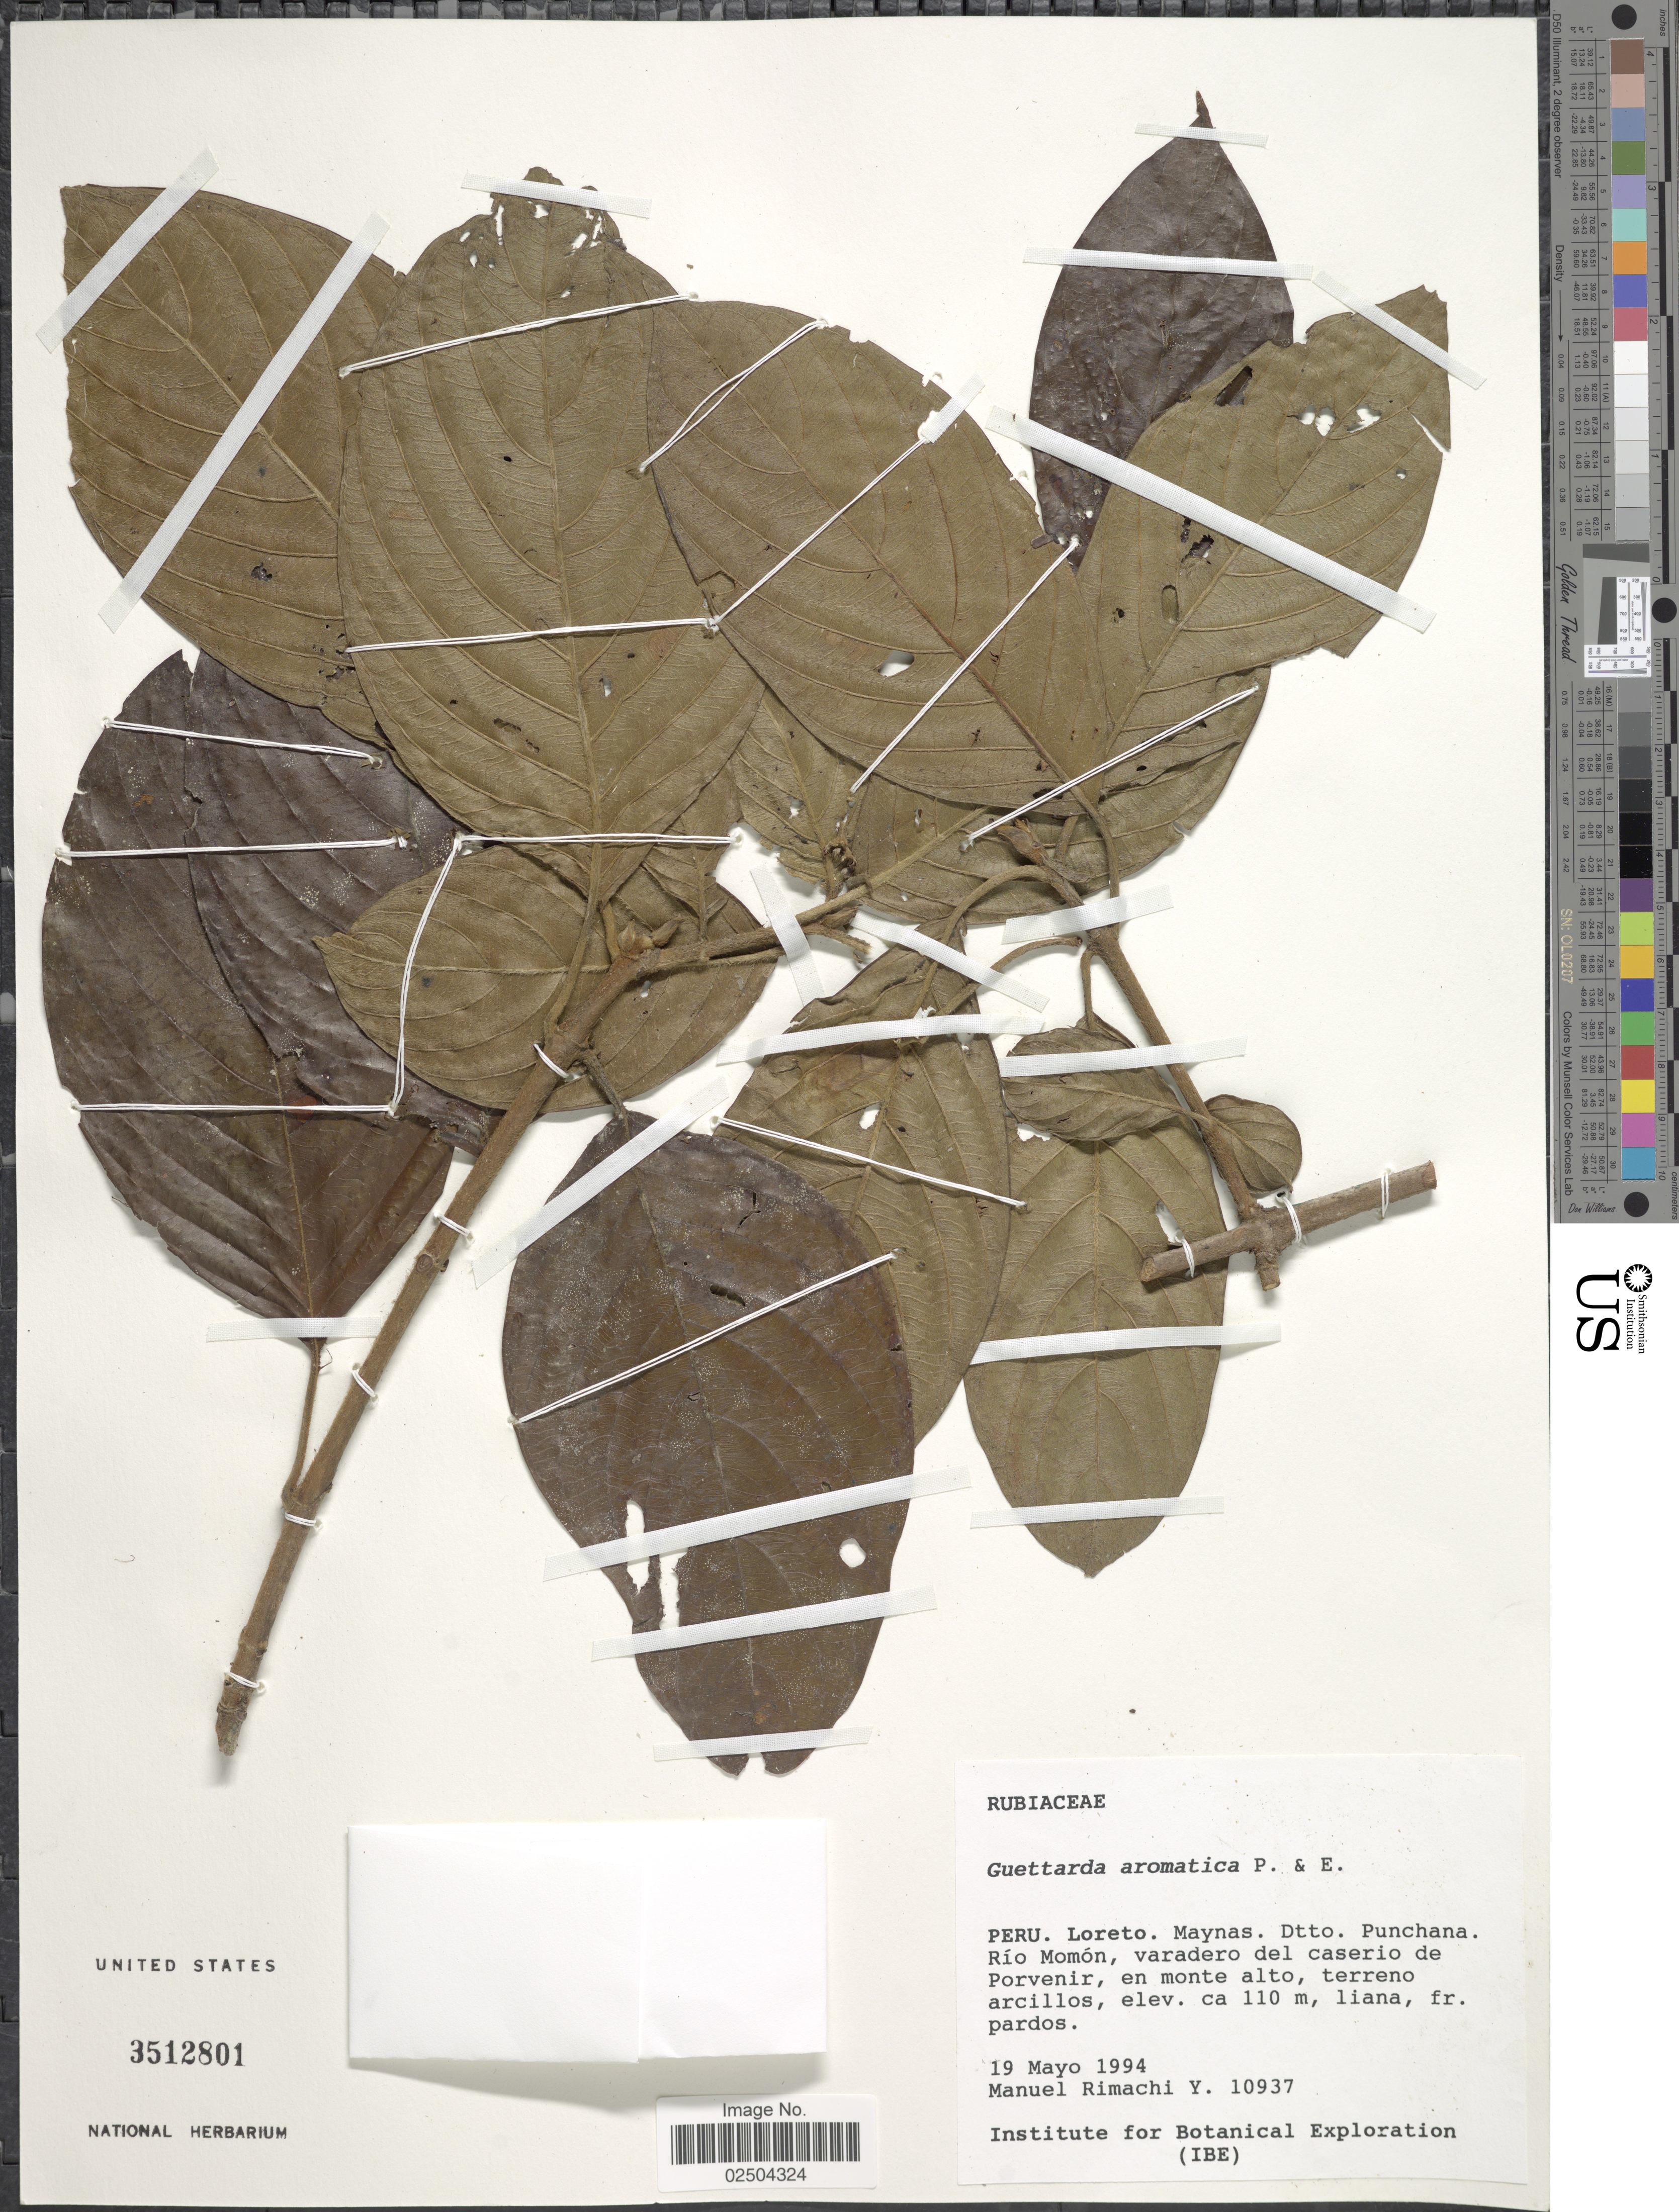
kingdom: Plantae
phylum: Tracheophyta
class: Magnoliopsida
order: Gentianales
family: Rubiaceae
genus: Guettarda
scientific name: Guettarda aromatica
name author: Poepp. & Endl.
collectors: M. Rimachi Y.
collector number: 10937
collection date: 1994-05-19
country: Peru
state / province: Loreto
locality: Peru, Loreto: Maynas, Dtto. Punchana, Rio Momon, varadero del caserio de Porvenir, en monte alto, terreno arcillos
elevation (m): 110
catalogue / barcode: US 3512801